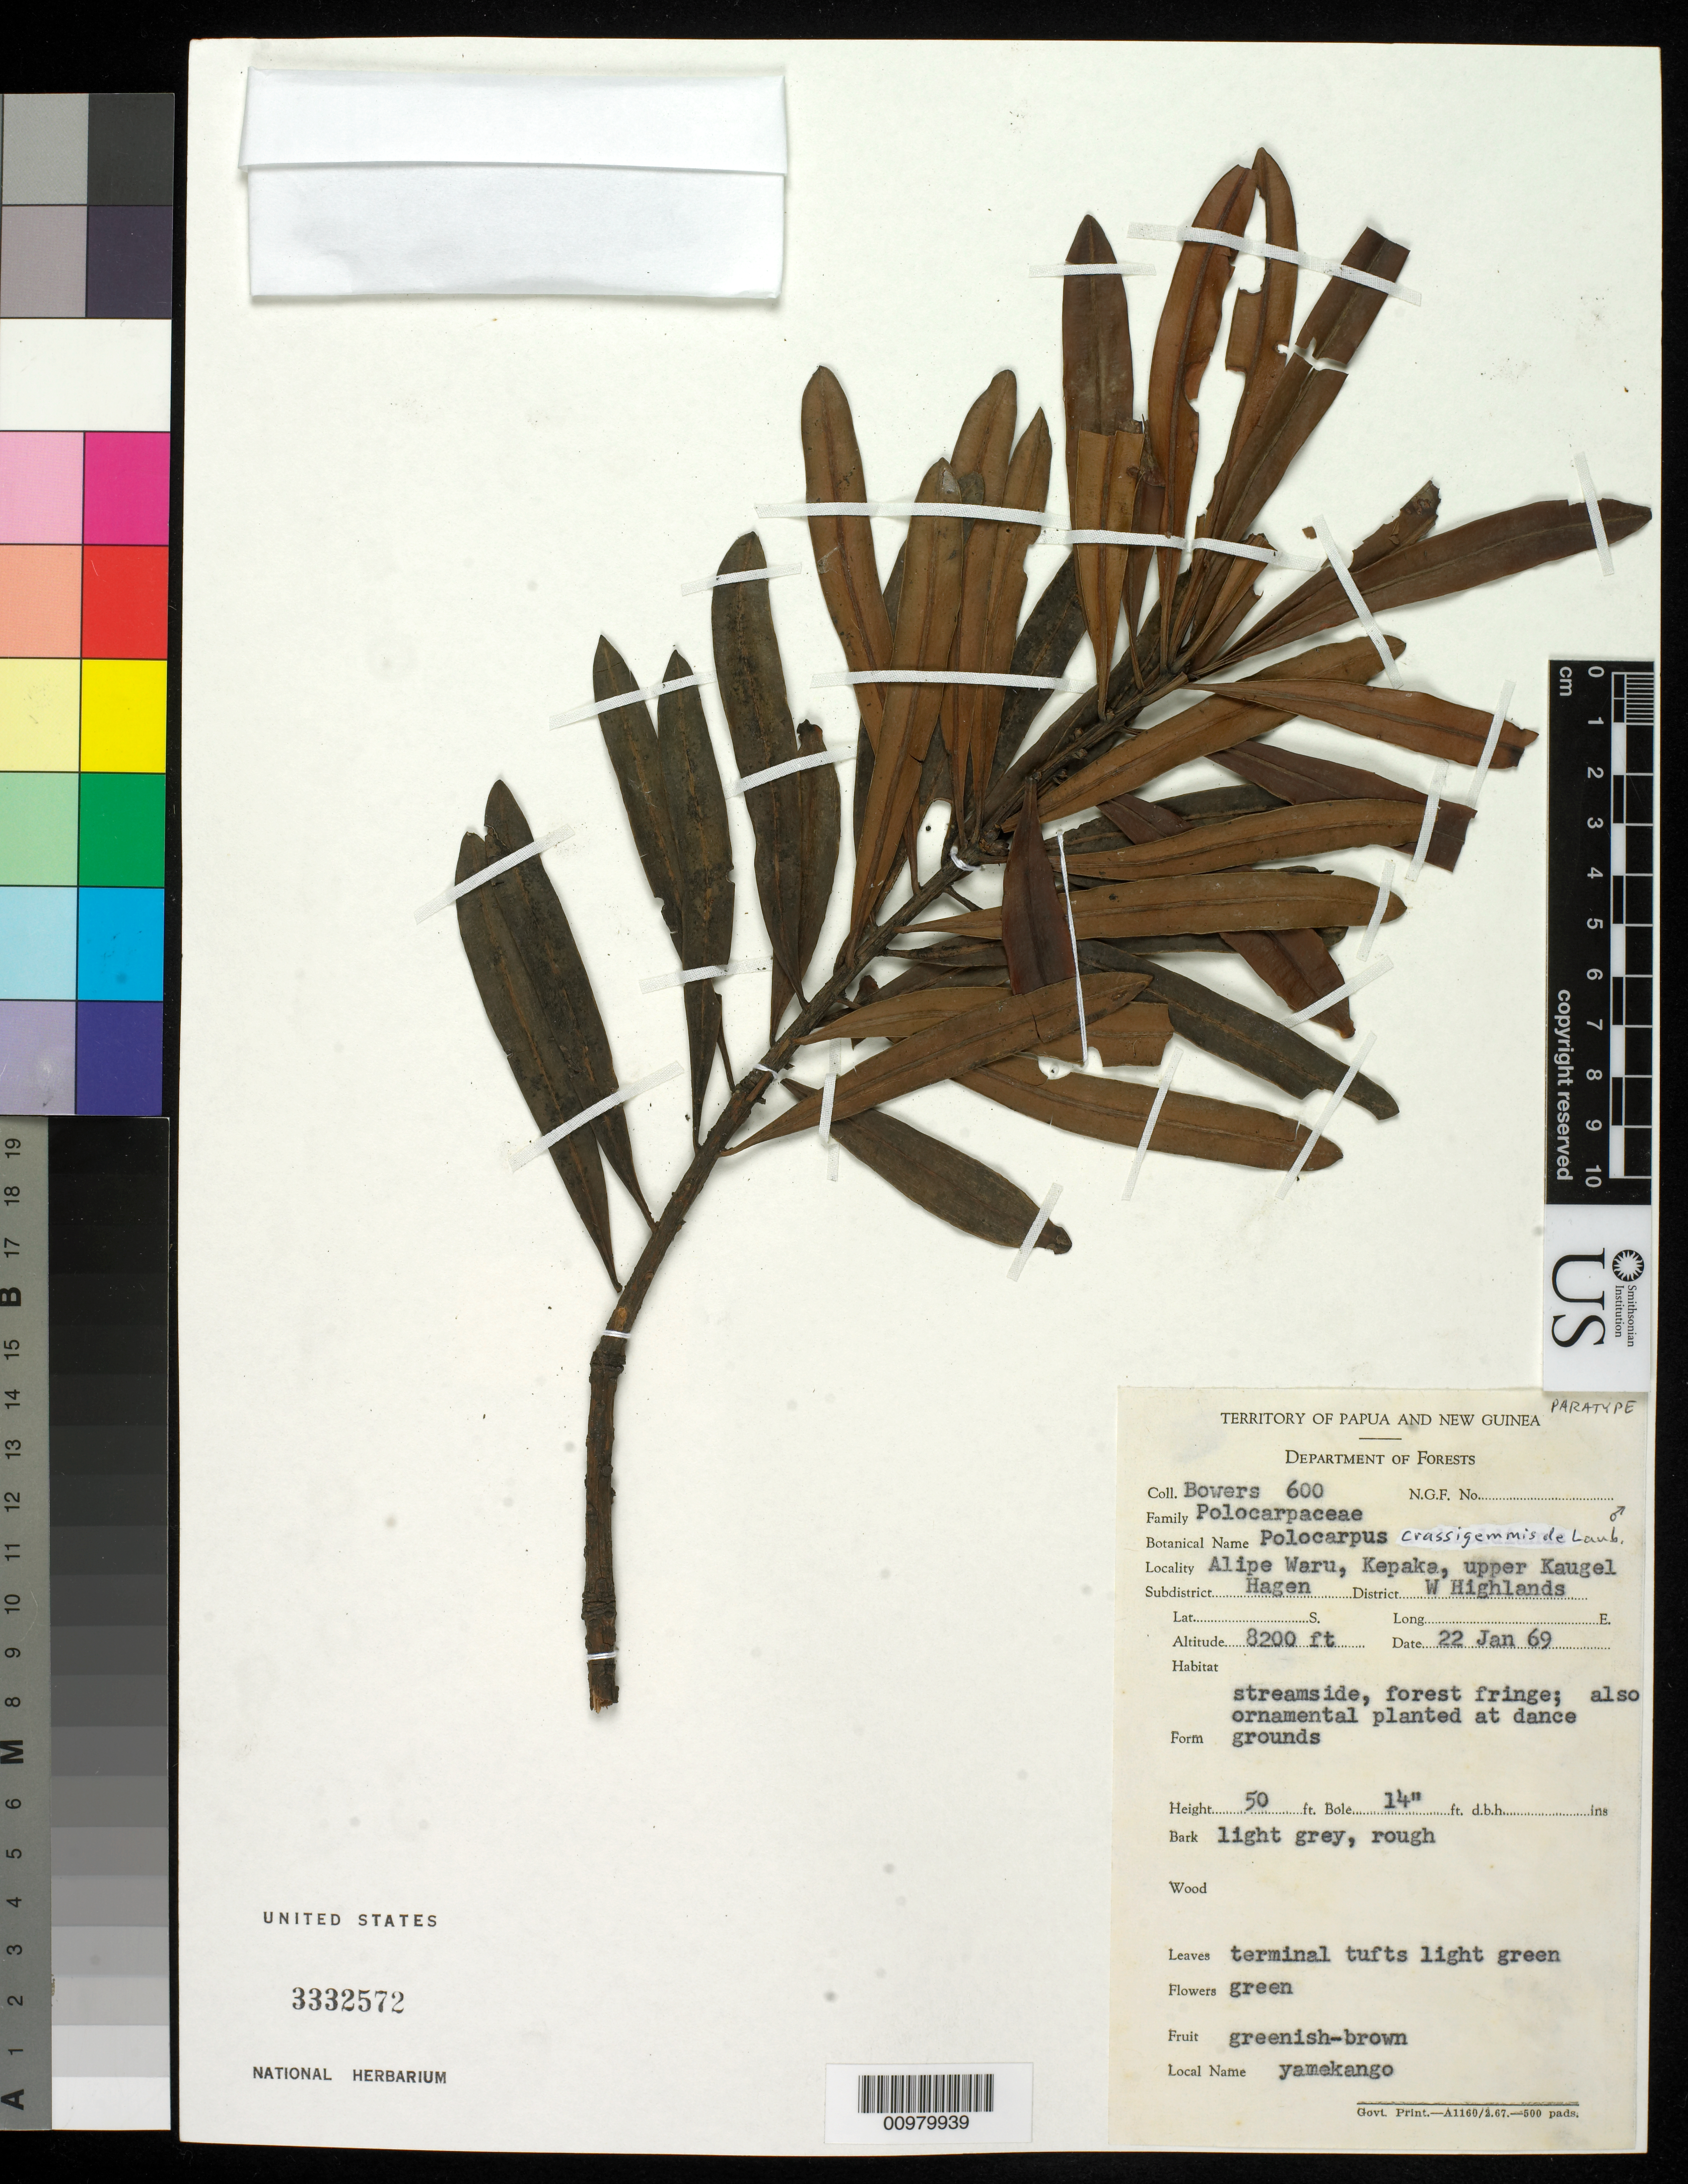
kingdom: Plantae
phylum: Tracheophyta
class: Pinopsida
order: Pinales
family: Podocarpaceae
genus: Podocarpus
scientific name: Podocarpus crassigemmis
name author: de Laub.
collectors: N. Bowers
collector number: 600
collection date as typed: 22 Jan 1969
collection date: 1969-01-22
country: Papua New Guinea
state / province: Western Highlands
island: New Guinea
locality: Hagen, Alipe Waru, Kepaka, Upper Kaugel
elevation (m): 2499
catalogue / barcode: US 3332572